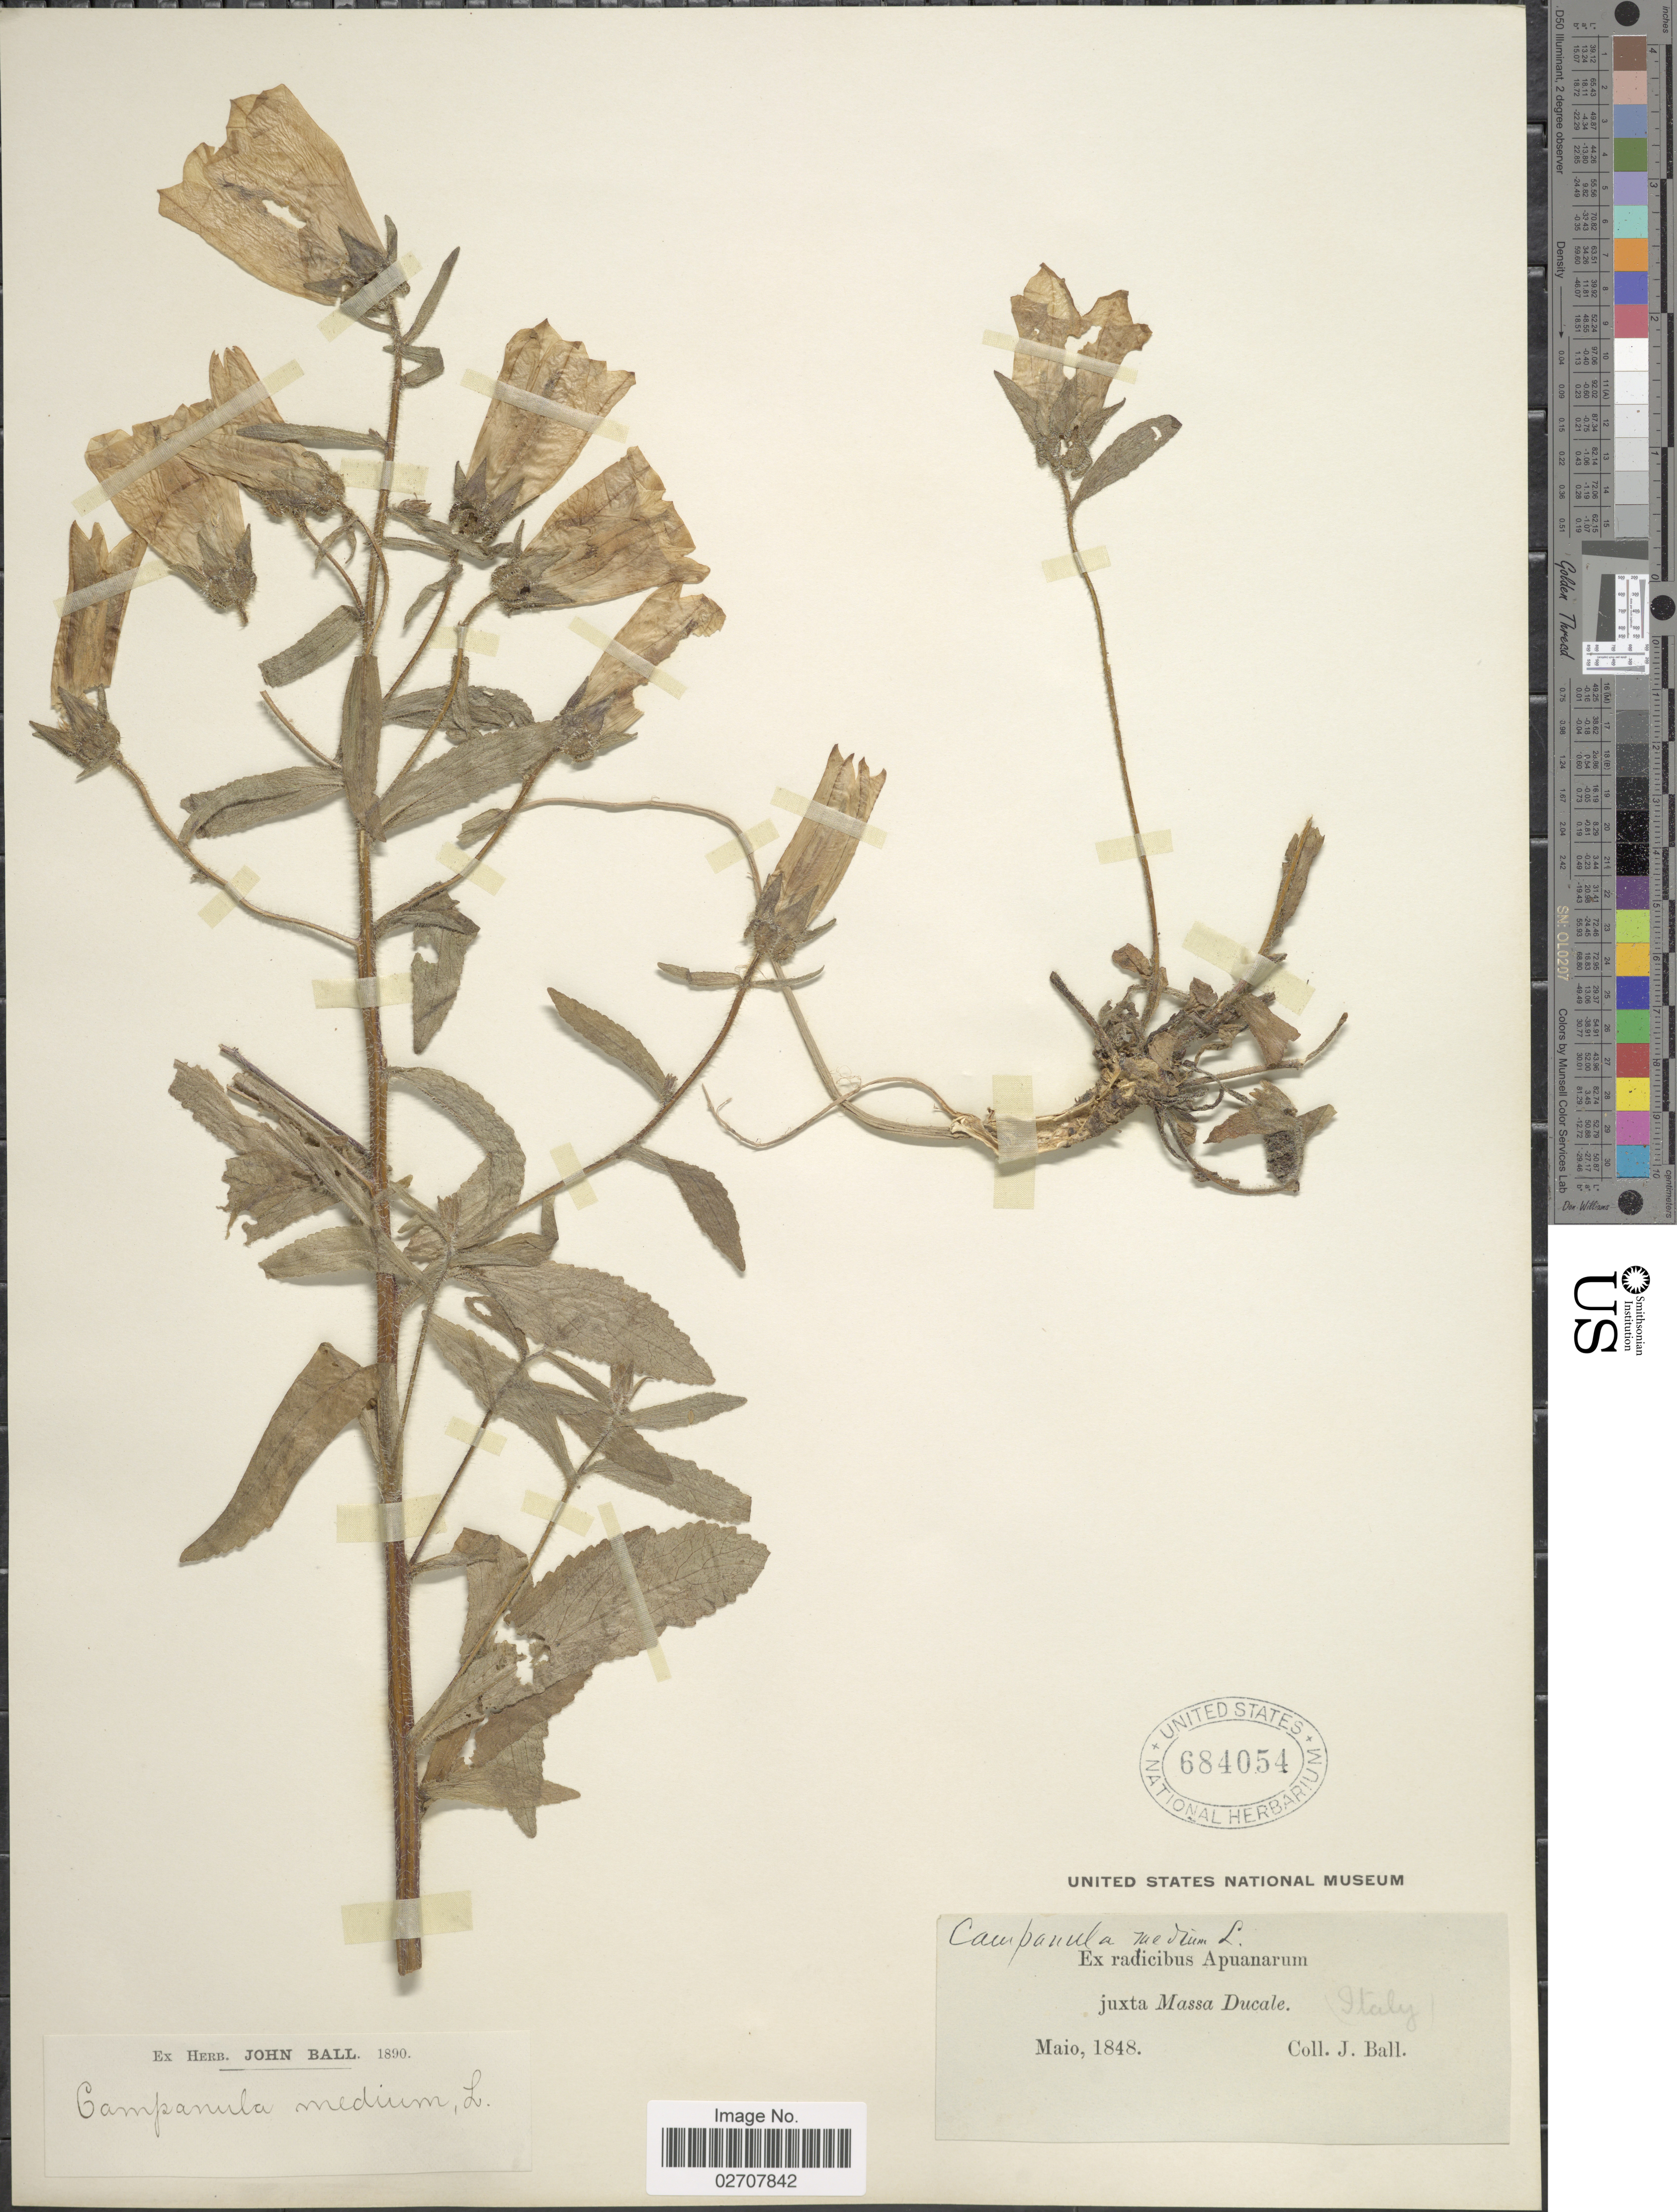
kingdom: Plantae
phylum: Tracheophyta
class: Magnoliopsida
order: Asterales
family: Campanulaceae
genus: Campanula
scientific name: Campanula medium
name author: L.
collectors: J. Ball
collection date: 1848-05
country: Italy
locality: Ex radicibus Apuanarum juxta Massa Ducale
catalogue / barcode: US 684054